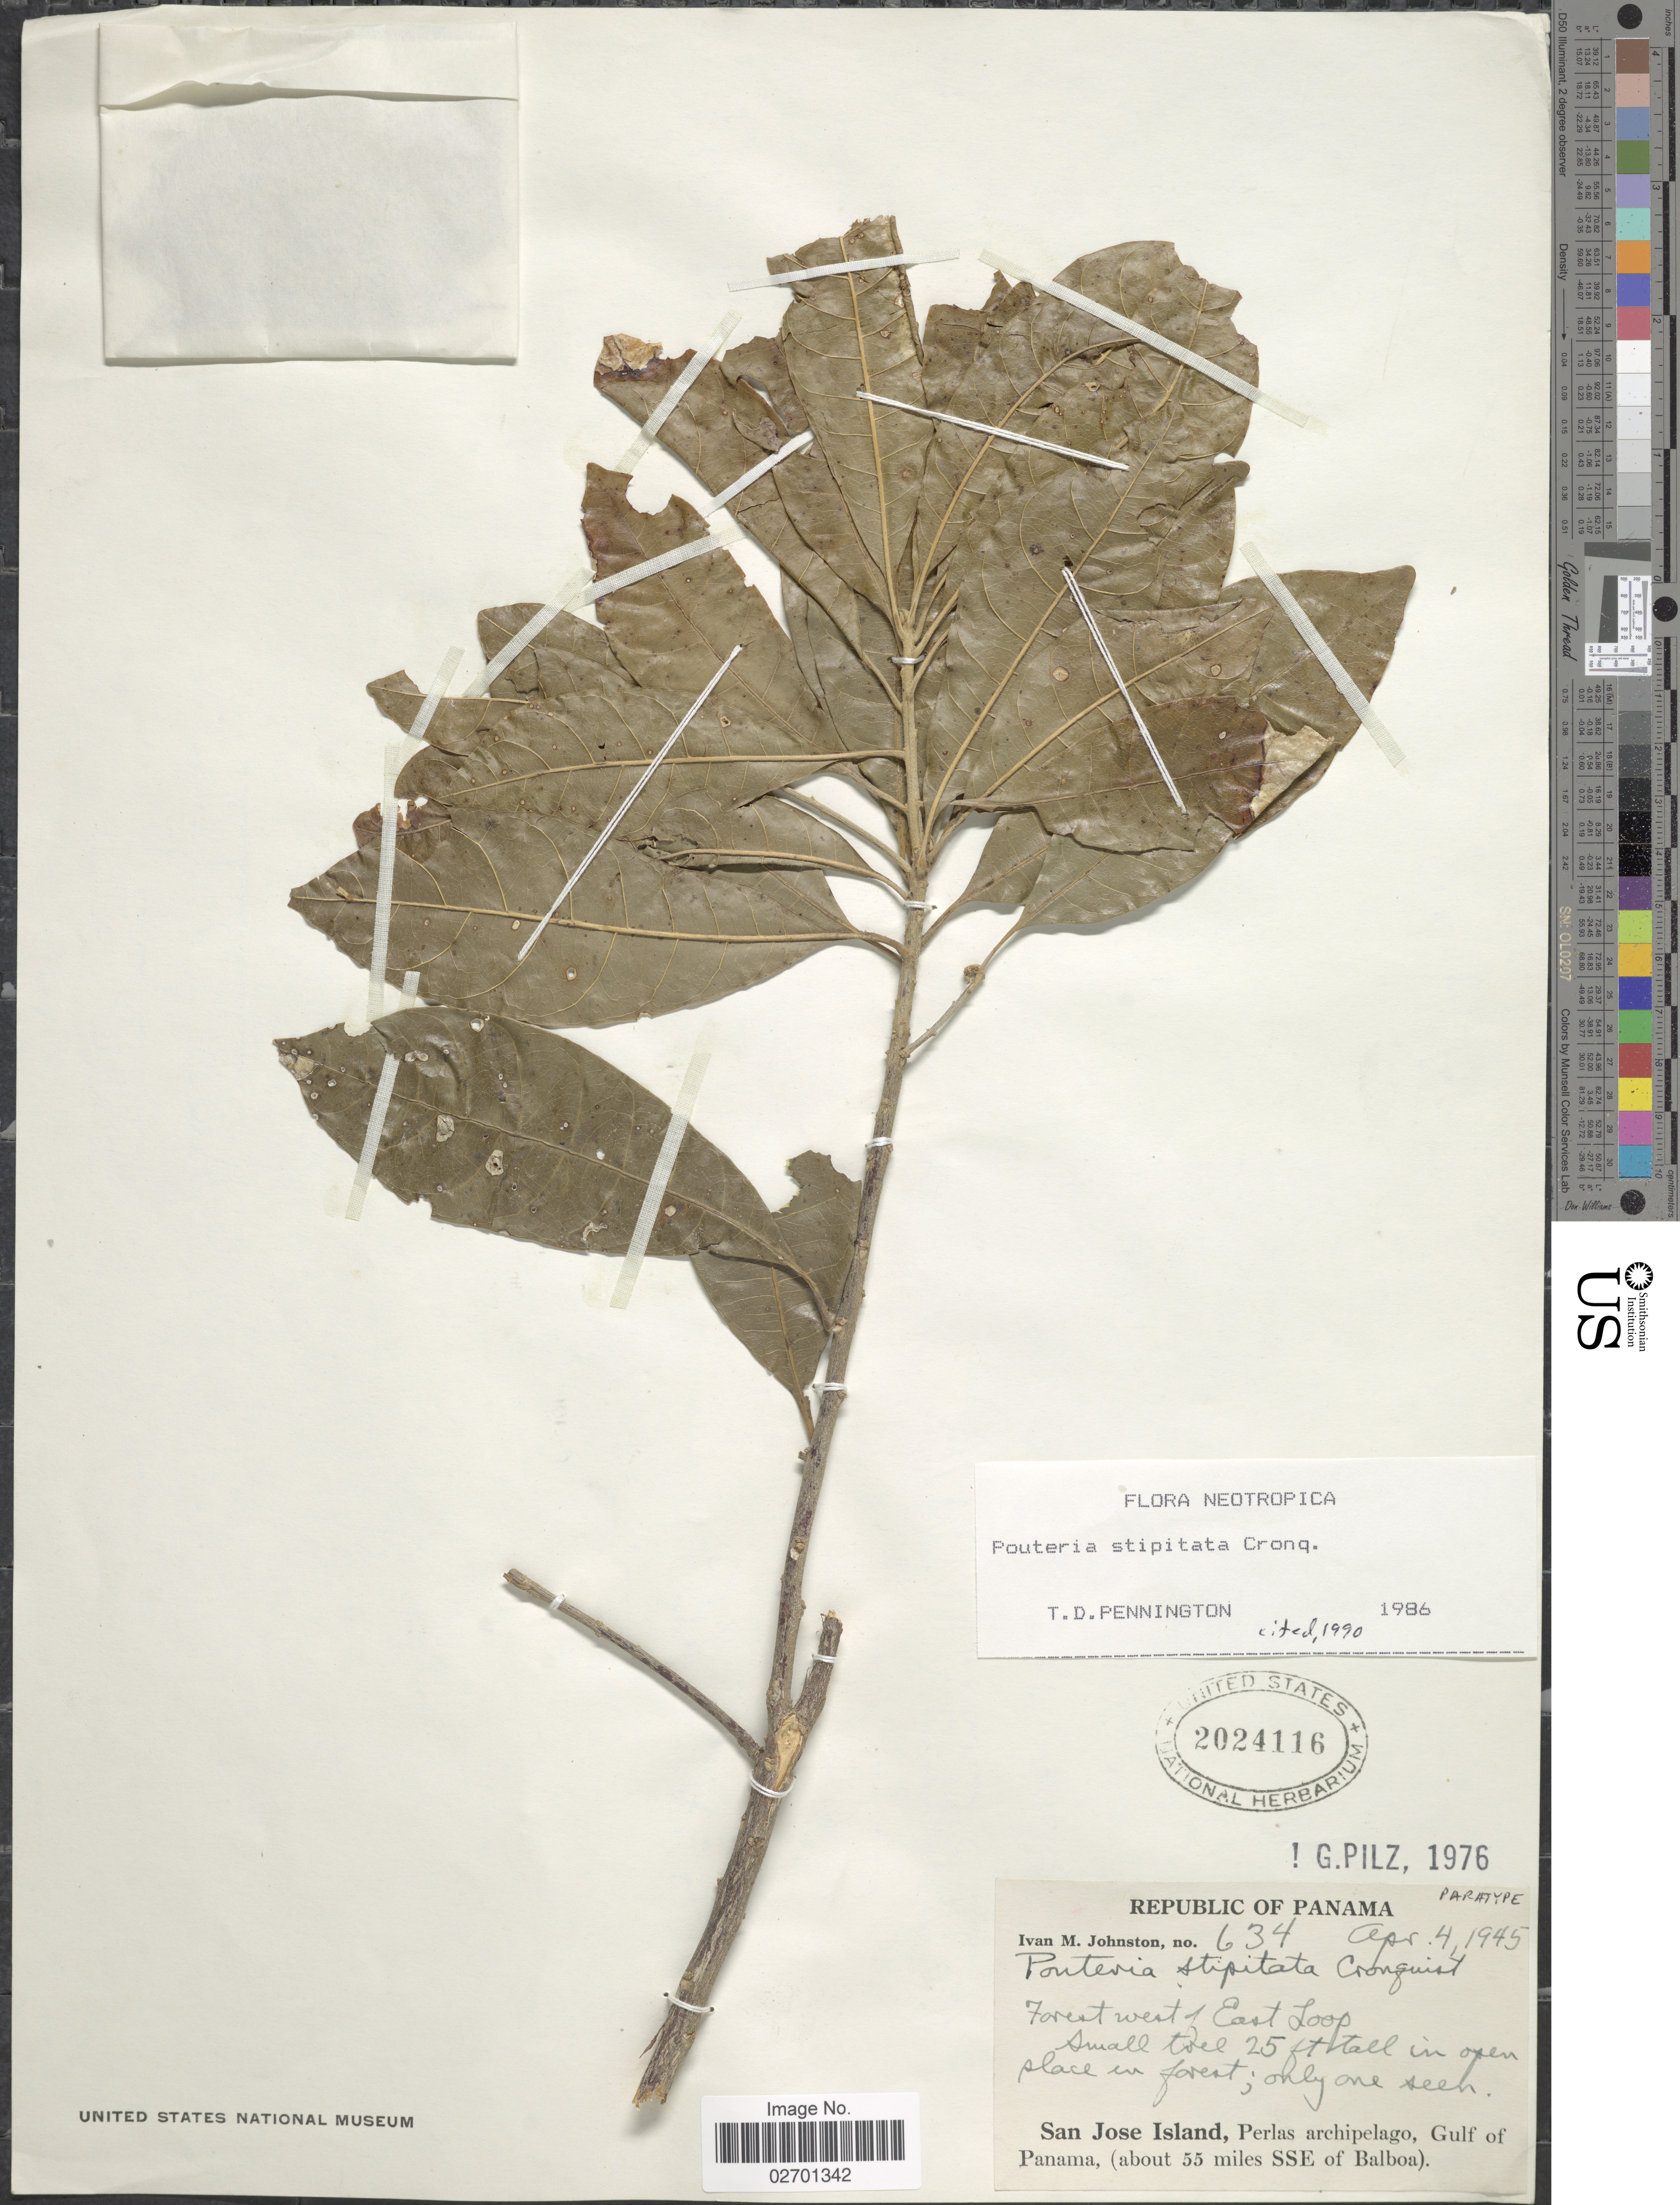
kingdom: Plantae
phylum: Tracheophyta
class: Magnoliopsida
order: Ericales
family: Sapotaceae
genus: Pouteria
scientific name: Pouteria stipitata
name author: T.D. Penn.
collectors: I.M. Johnston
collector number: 634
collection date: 1945-04-04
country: Panama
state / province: Panamá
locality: Forest west of East Loop, San Jose Island, Perlas archipelago, Gulf of Panama, (about 55 miles SSE of Balboa).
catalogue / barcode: US 2024116